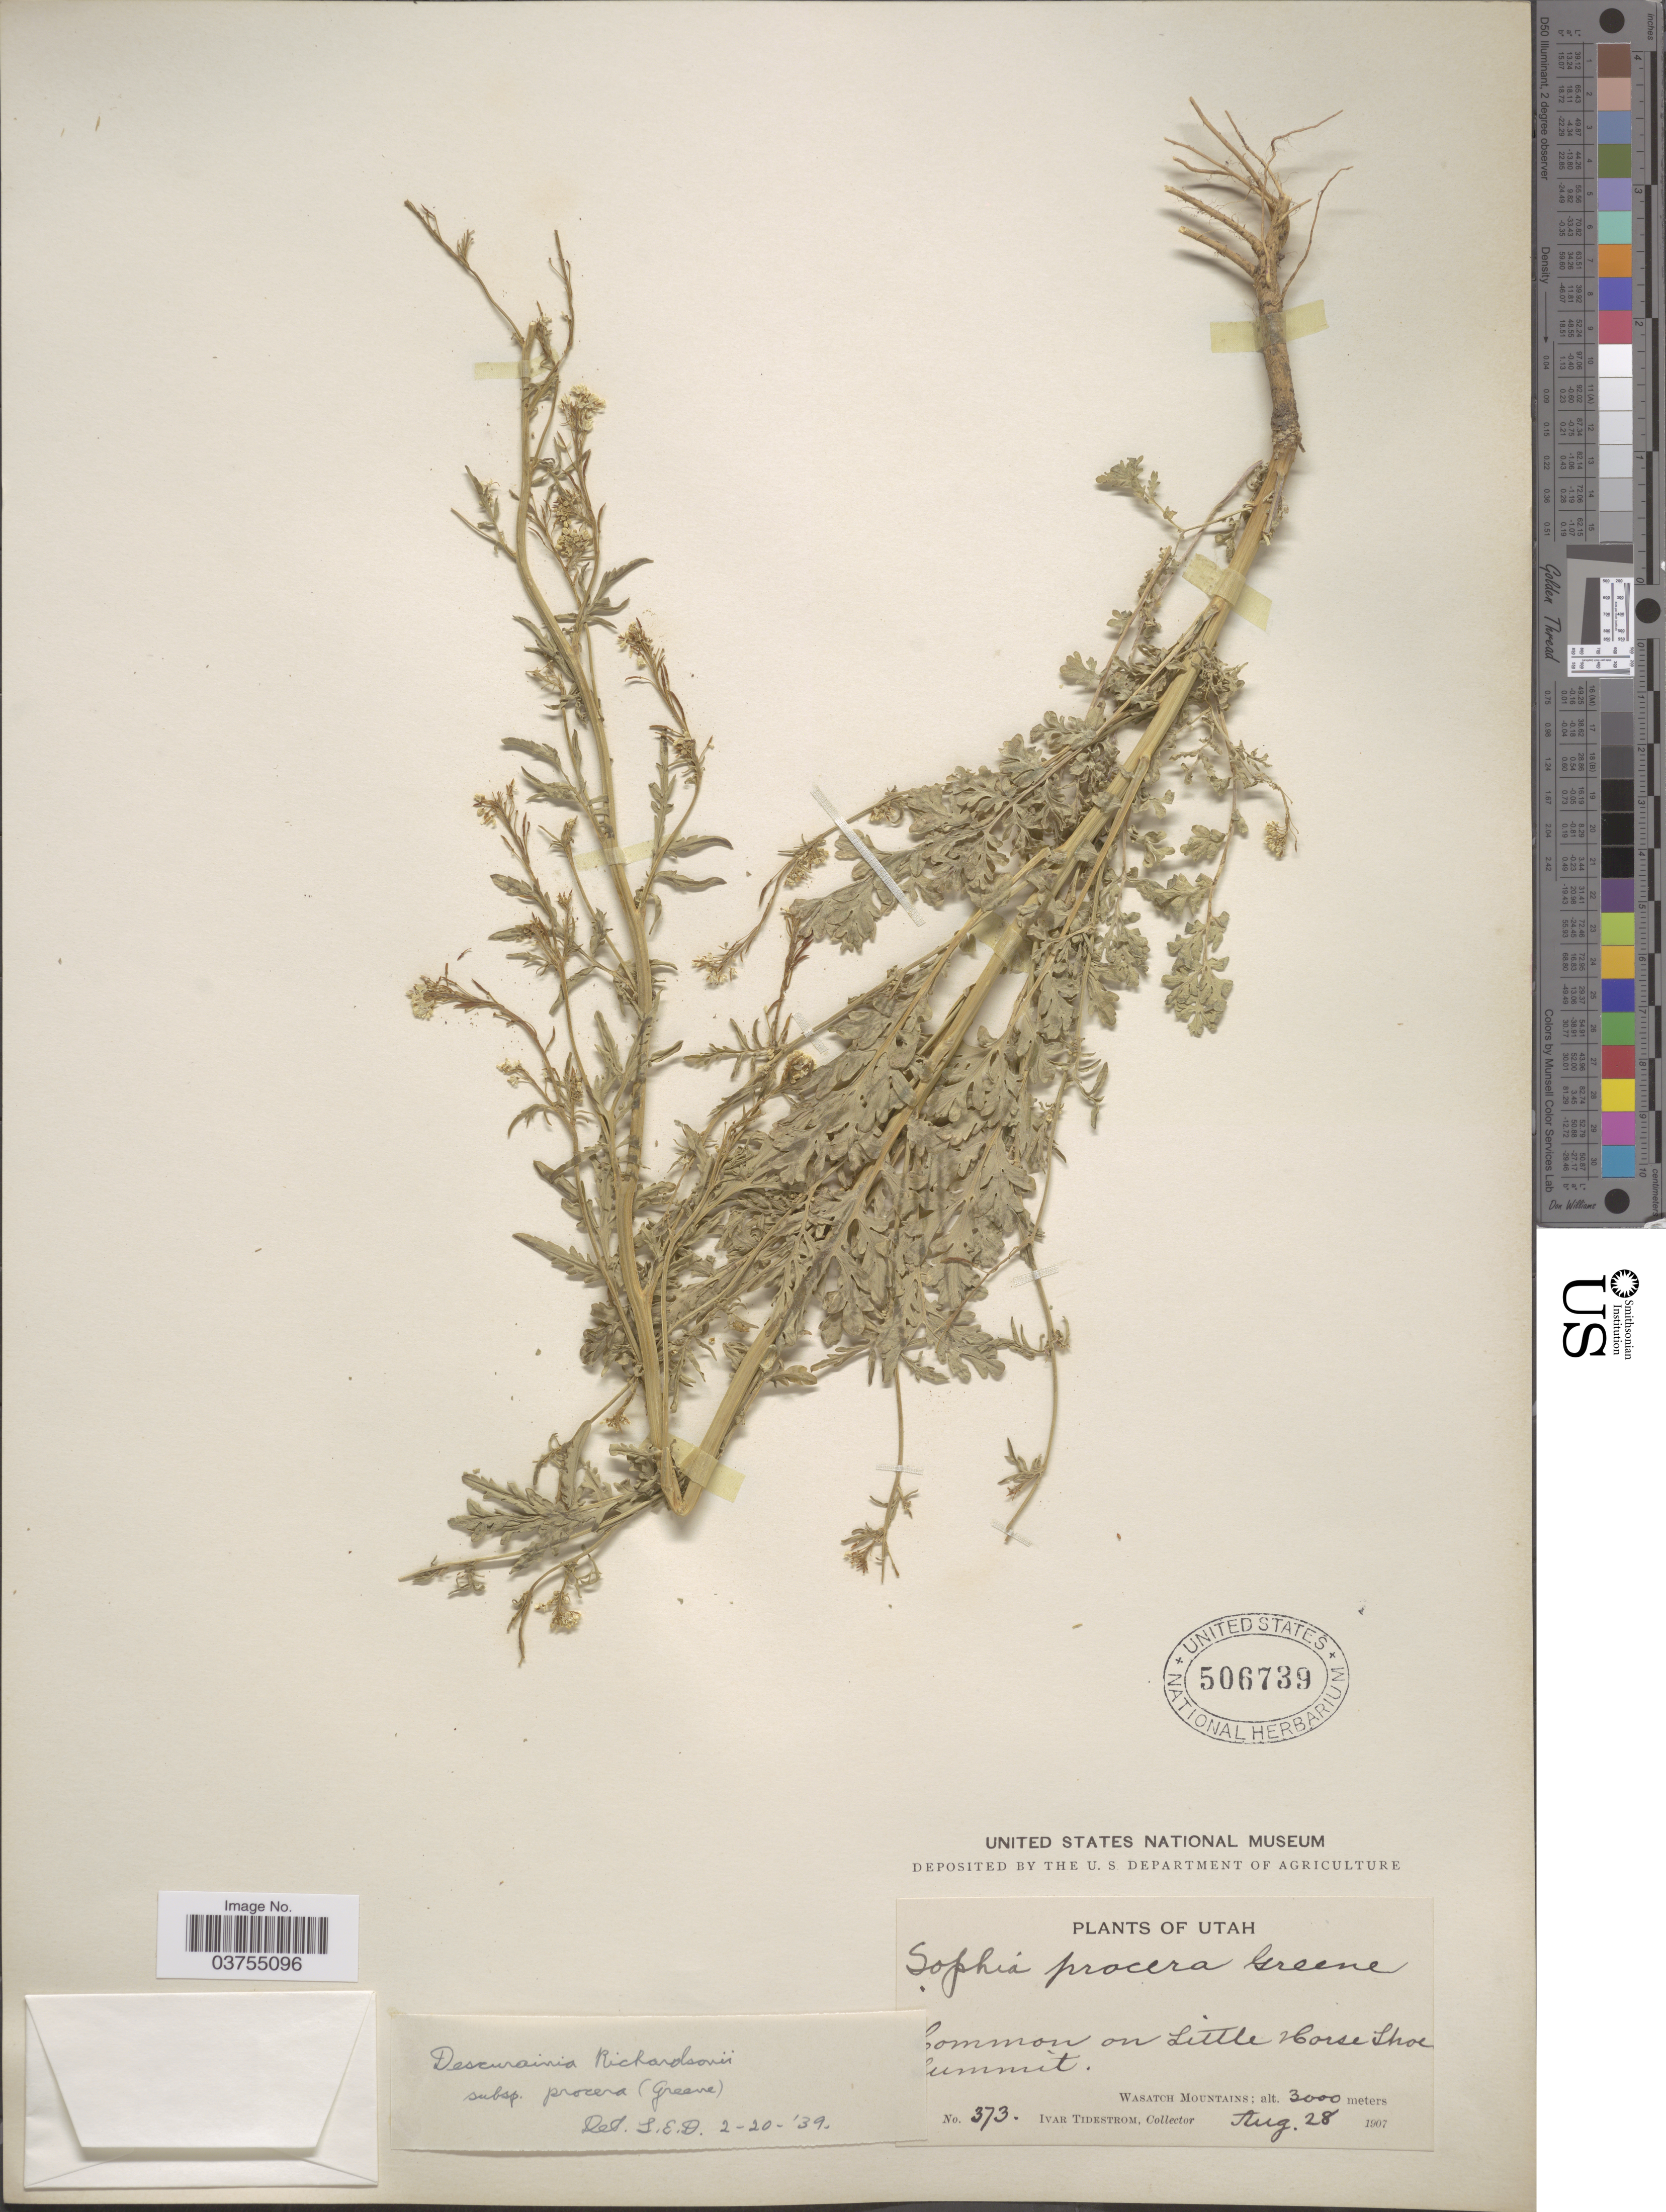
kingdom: Plantae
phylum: Tracheophyta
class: Magnoliopsida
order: Brassicales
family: Brassicaceae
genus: Descurainia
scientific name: Descurainia richardsonii subsp. procera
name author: (Greene) Detling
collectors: I. F. Tidestrom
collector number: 373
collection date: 1907-08-28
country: United States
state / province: Utah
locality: Common on Little Horse Shoe Summit. Wasatch Mountains.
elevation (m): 3000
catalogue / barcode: US 506739